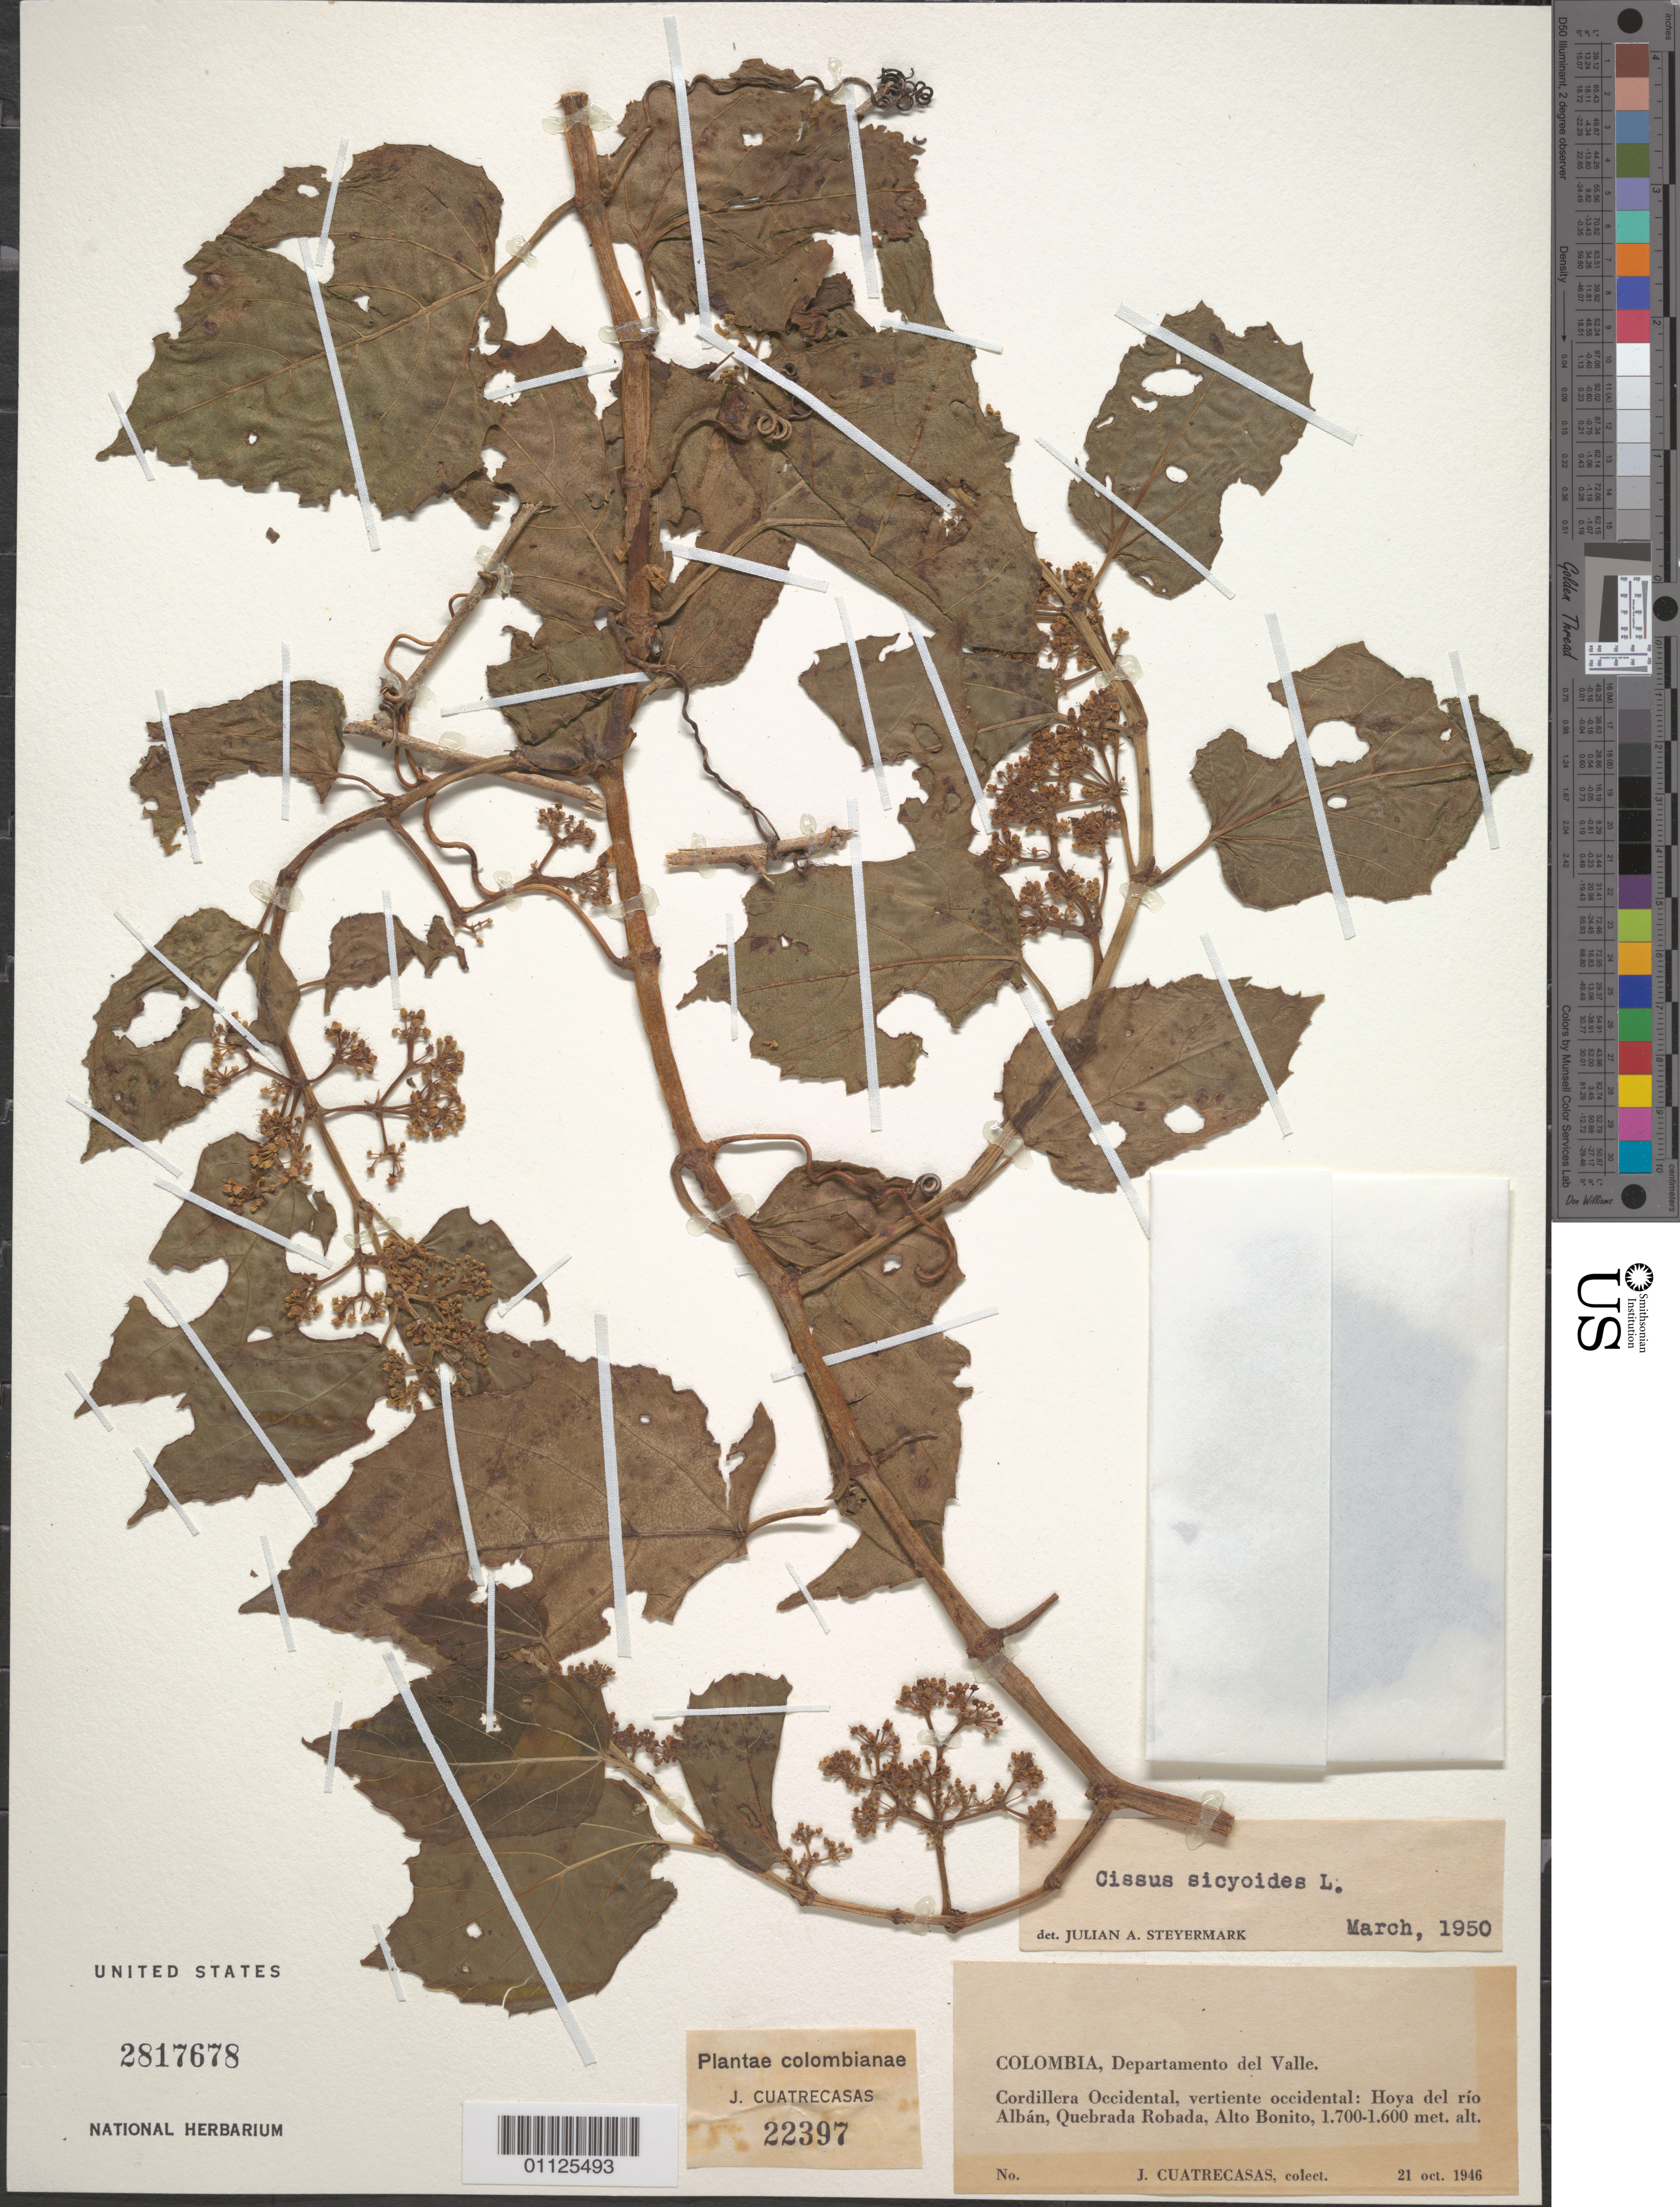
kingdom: Plantae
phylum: Tracheophyta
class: Magnoliopsida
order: Vitales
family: Vitaceae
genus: Cissus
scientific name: Cissus verticillata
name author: (L.) Nicolson & C.E. Jarvis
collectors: J. Cuatrecasas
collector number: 22397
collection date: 1946-10-21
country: Colombia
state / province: Valle del Cauca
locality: Cordillera Occidental, vertiente occidental: Hoya del rio Alban, Quebrada Robada, Alto Bonito.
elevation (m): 1600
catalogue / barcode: US 2817678